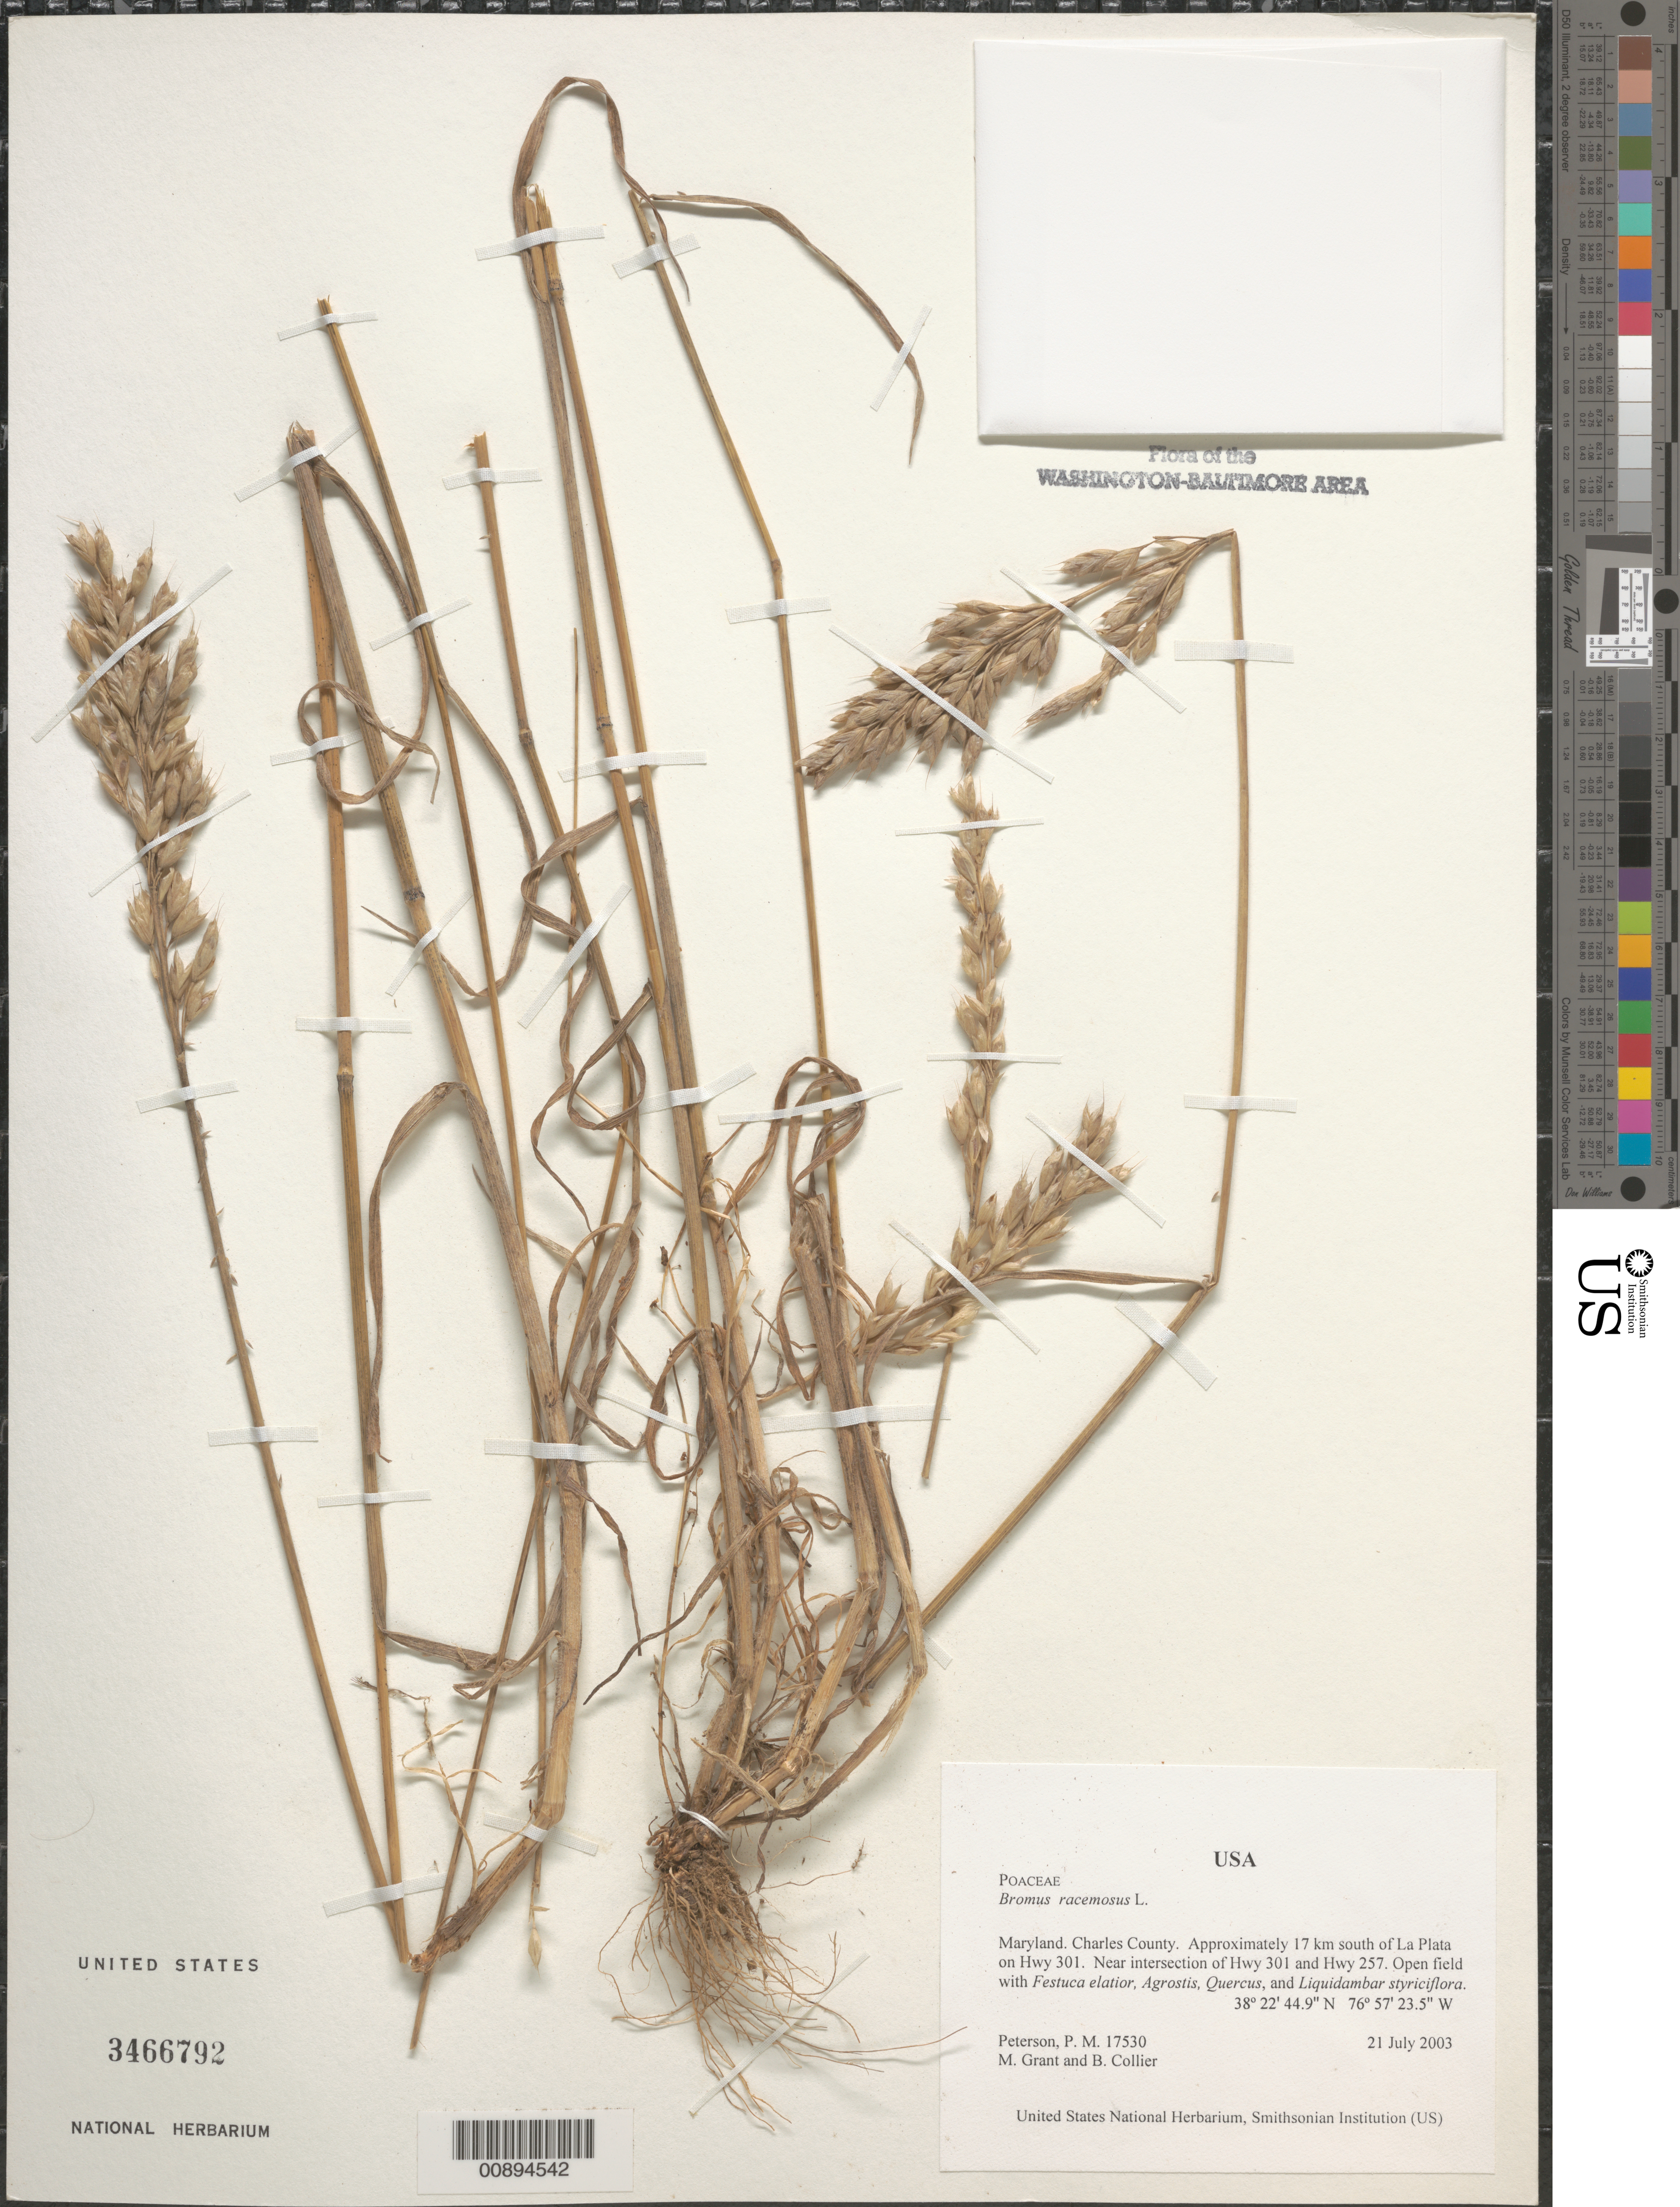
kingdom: Plantae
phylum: Tracheophyta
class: Liliopsida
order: Poales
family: Poaceae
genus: Bromus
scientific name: Bromus racemosus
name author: L.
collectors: P. M. Peterson, M. Grant & B. Collier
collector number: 17530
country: United States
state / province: Maryland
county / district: Charles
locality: Approximately 17 km south of La Plata on Hwy 301. Near intersection of Hwy 301 and Hwy 257.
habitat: Open field with Festuca elatior, Agrostis, Quercus, and Liquidambar styriciflora.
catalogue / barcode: US 3466792